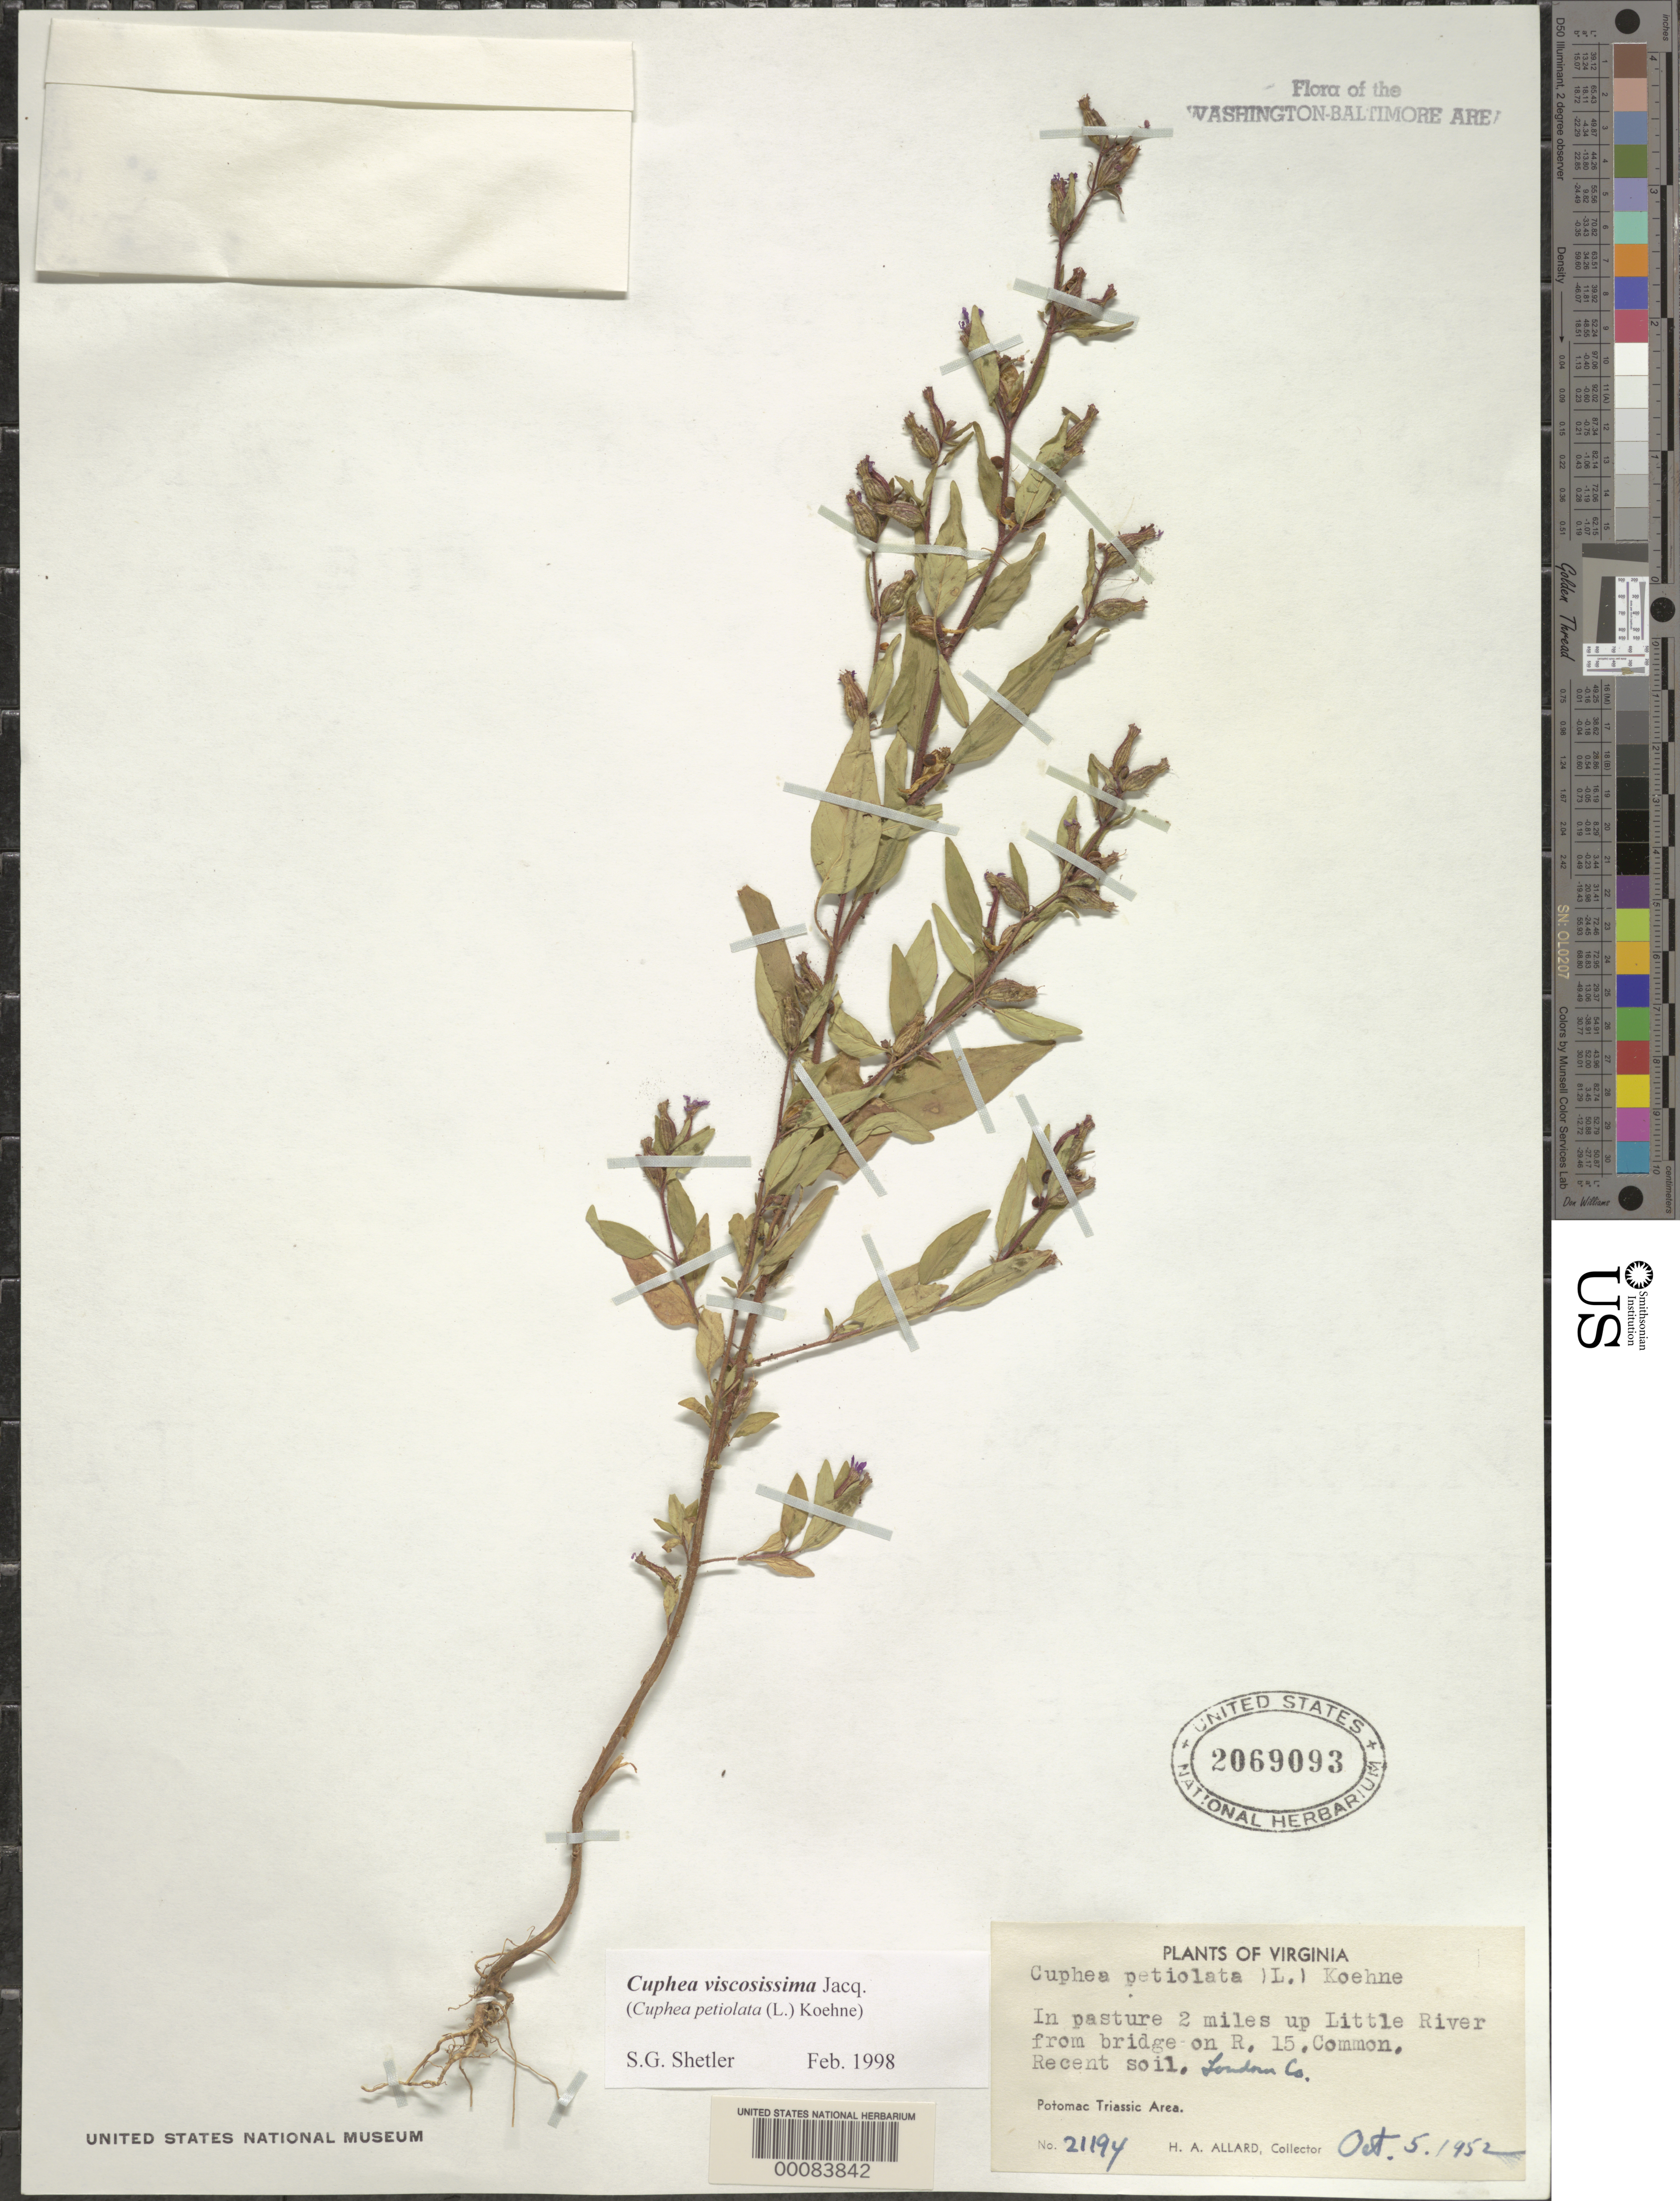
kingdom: Plantae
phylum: Tracheophyta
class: Magnoliopsida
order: Myrtales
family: Lythraceae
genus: Cuphea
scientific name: Cuphea viscosissima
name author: Jacq.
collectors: H. A. Allard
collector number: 21194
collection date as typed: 05 Oct 1952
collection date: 1952-10-05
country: United States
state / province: Virginia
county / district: Loudoun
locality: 2 mi. up Little River from Bridge on R. 15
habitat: In pasture, recent soil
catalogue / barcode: US 2069093